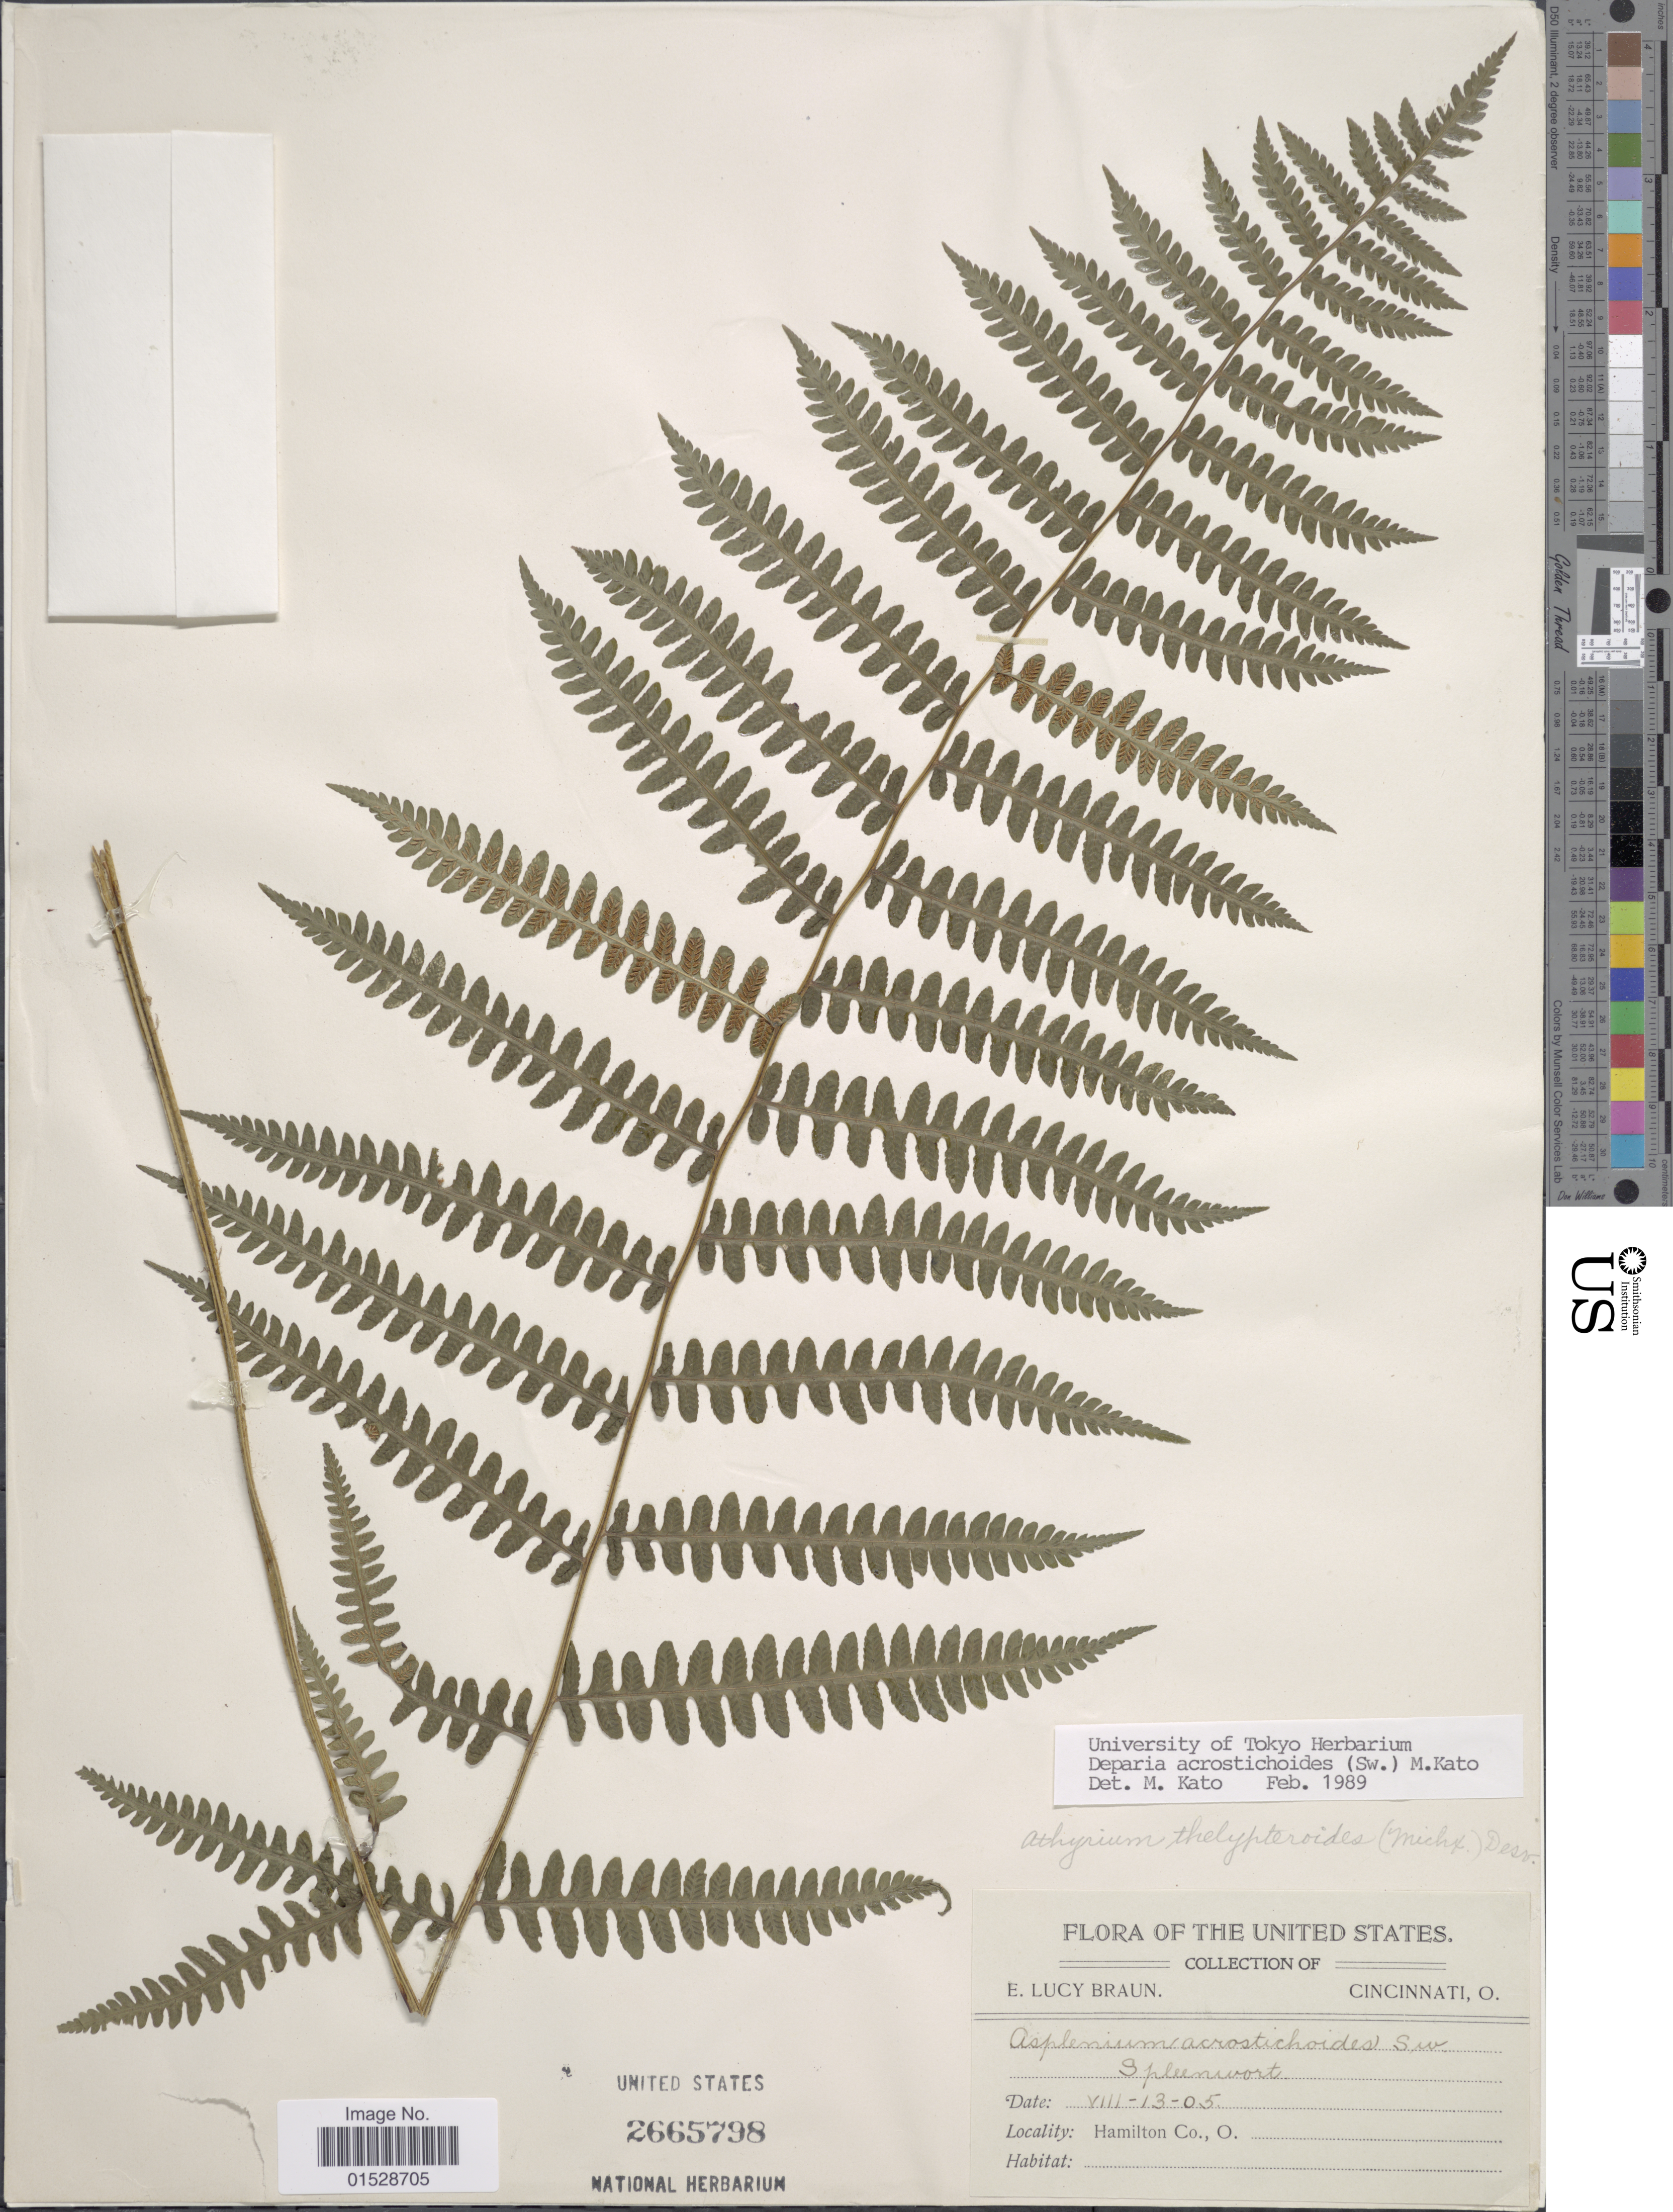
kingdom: Plantae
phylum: Tracheophyta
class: Polypodiopsida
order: Polypodiales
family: Athyriaceae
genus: Deparia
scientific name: Deparia acrostichoides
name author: (Sw.) M. Kato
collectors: E. L. Braun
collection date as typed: Transcribed d/m/y: 13/8/5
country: United States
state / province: Ohio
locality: Hamilton Co., O.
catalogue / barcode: US 2665798